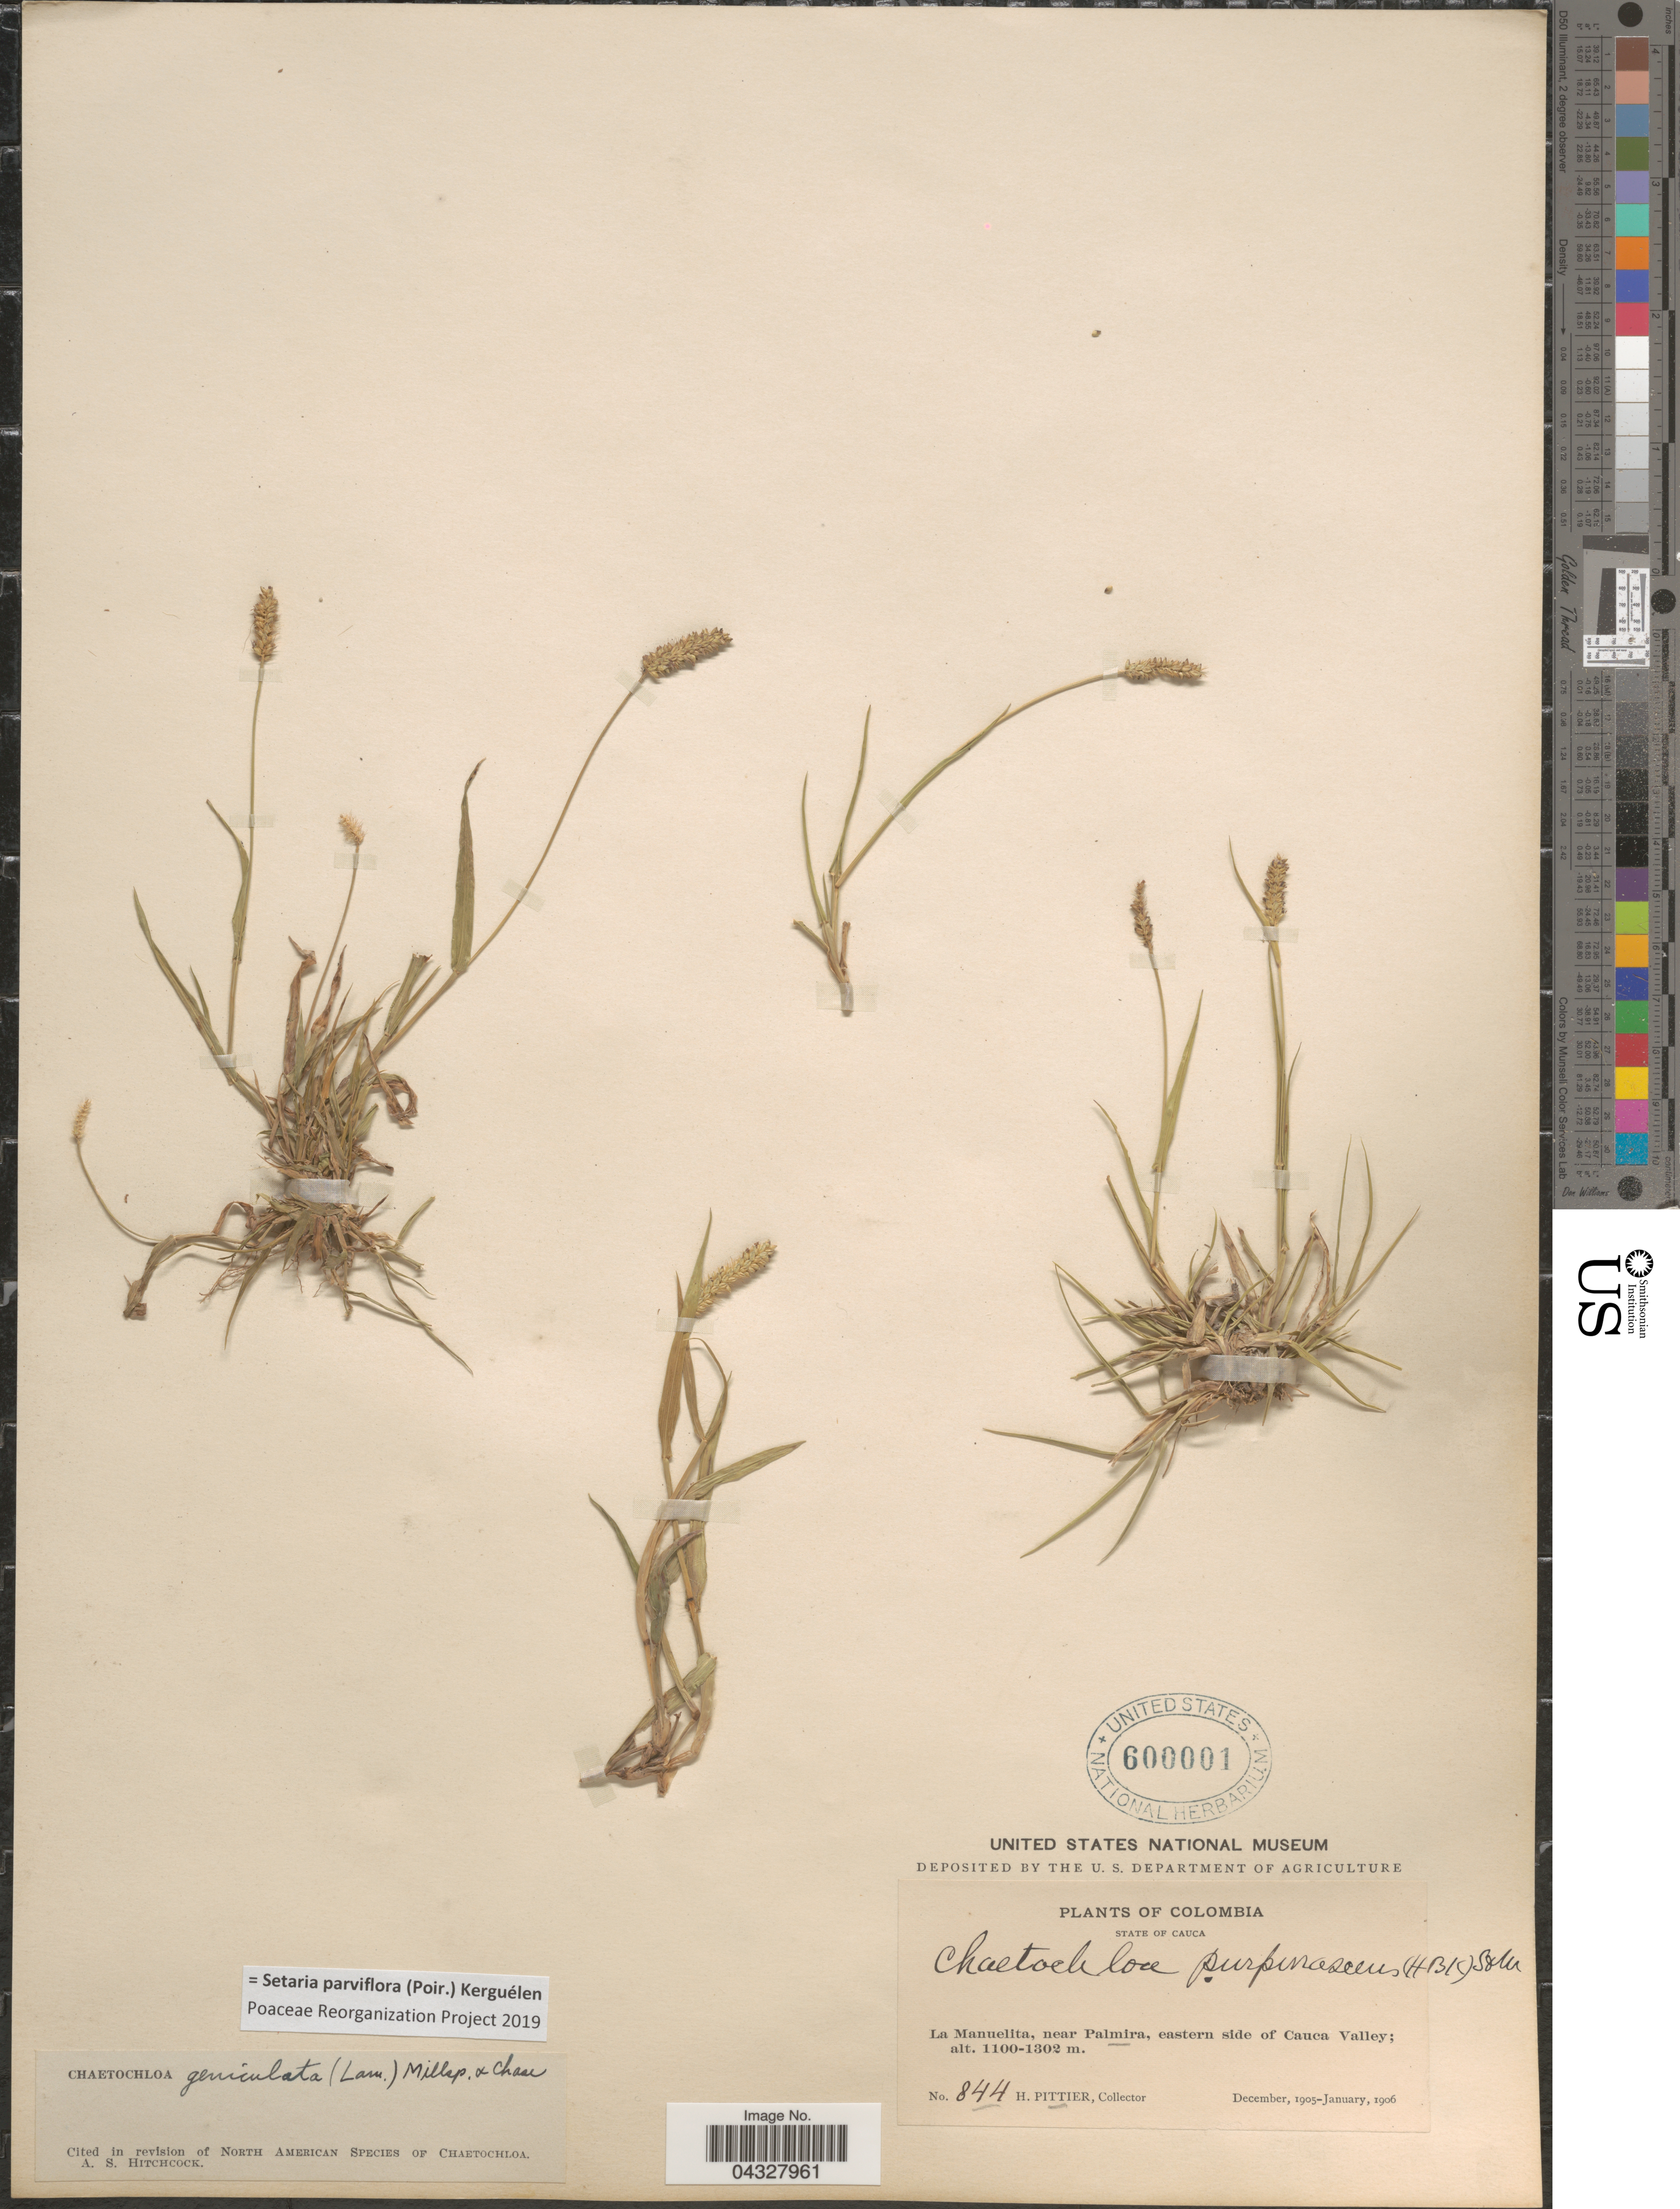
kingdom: Plantae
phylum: Tracheophyta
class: Liliopsida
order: Poales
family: Poaceae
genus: Setaria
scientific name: Setaria parviflora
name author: (Poir.) Kerguélen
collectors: H. F. Pittier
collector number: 844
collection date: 1905-12/1906-01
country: Colombia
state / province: Cauca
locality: La Manuelita, near Palmira, eastern side of Cauca Valley.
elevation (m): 1100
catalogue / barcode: US 600001